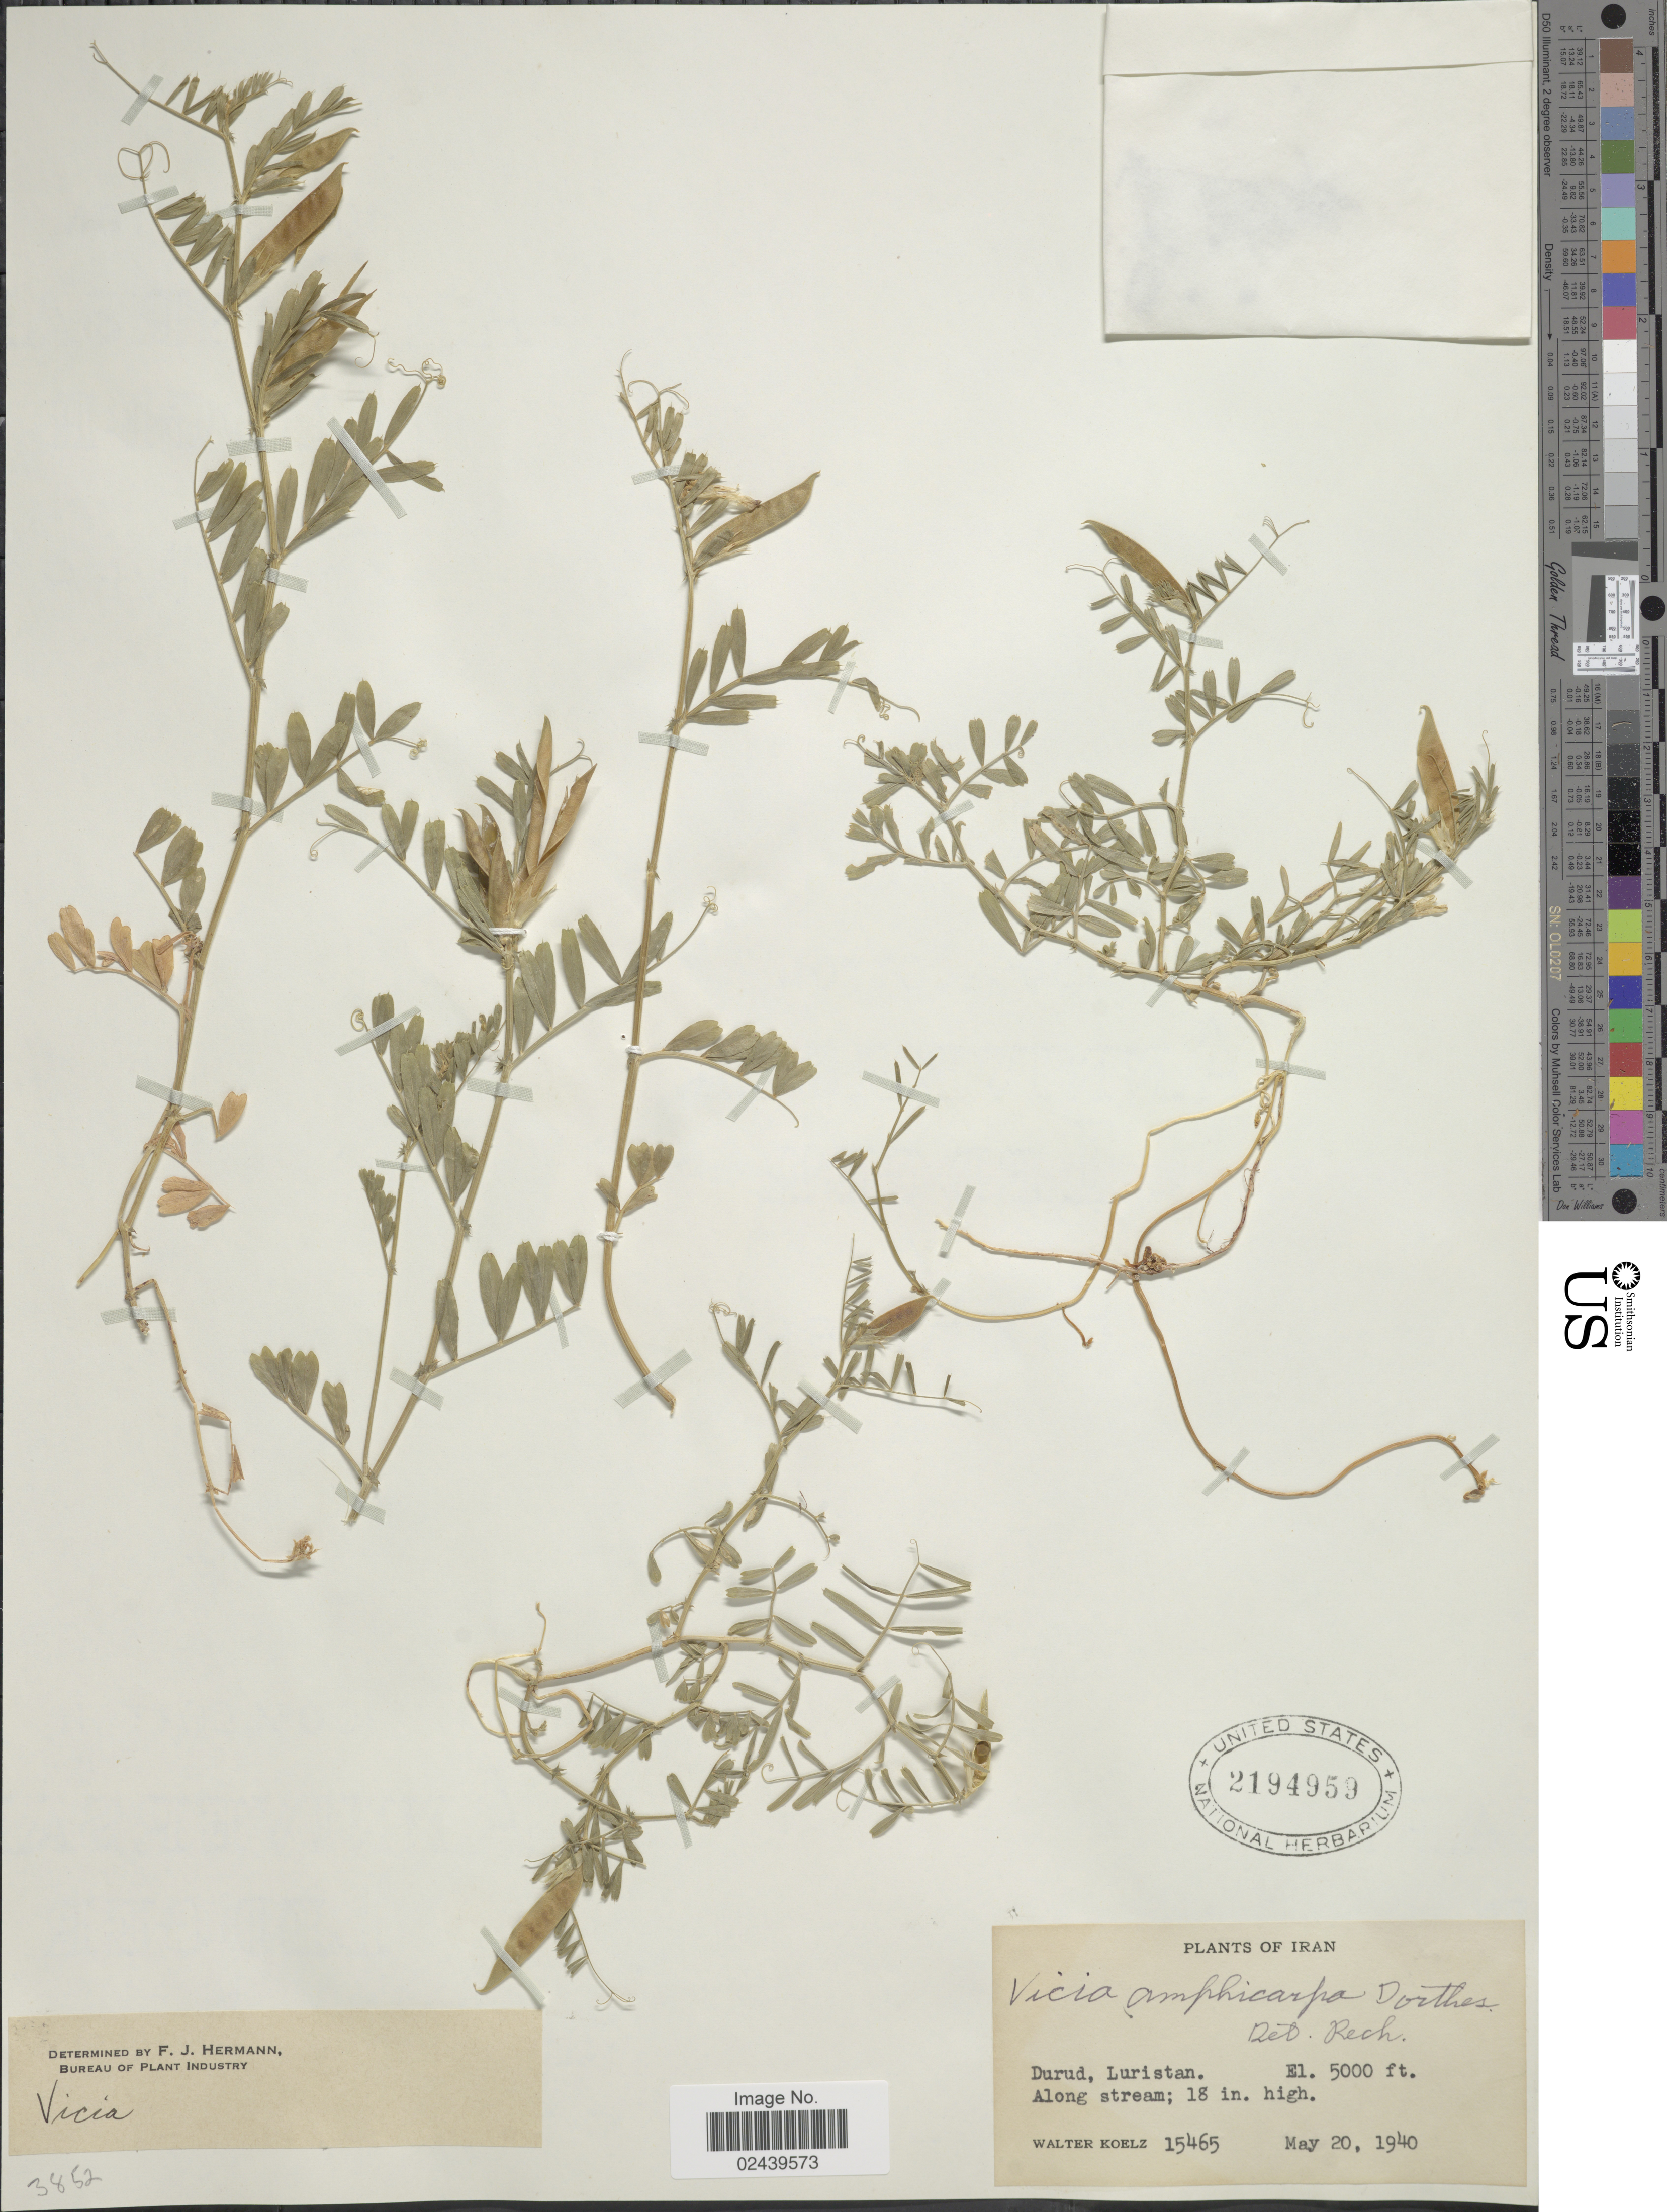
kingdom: Plantae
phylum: Tracheophyta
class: Magnoliopsida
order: Fabales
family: Fabaceae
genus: Vicia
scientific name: Vicia amphicarpa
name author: Batt.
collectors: W. N. Koelz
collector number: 15465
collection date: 1940-05-20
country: Iran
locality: Durud, Luristan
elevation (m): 1524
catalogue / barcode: US 2194959